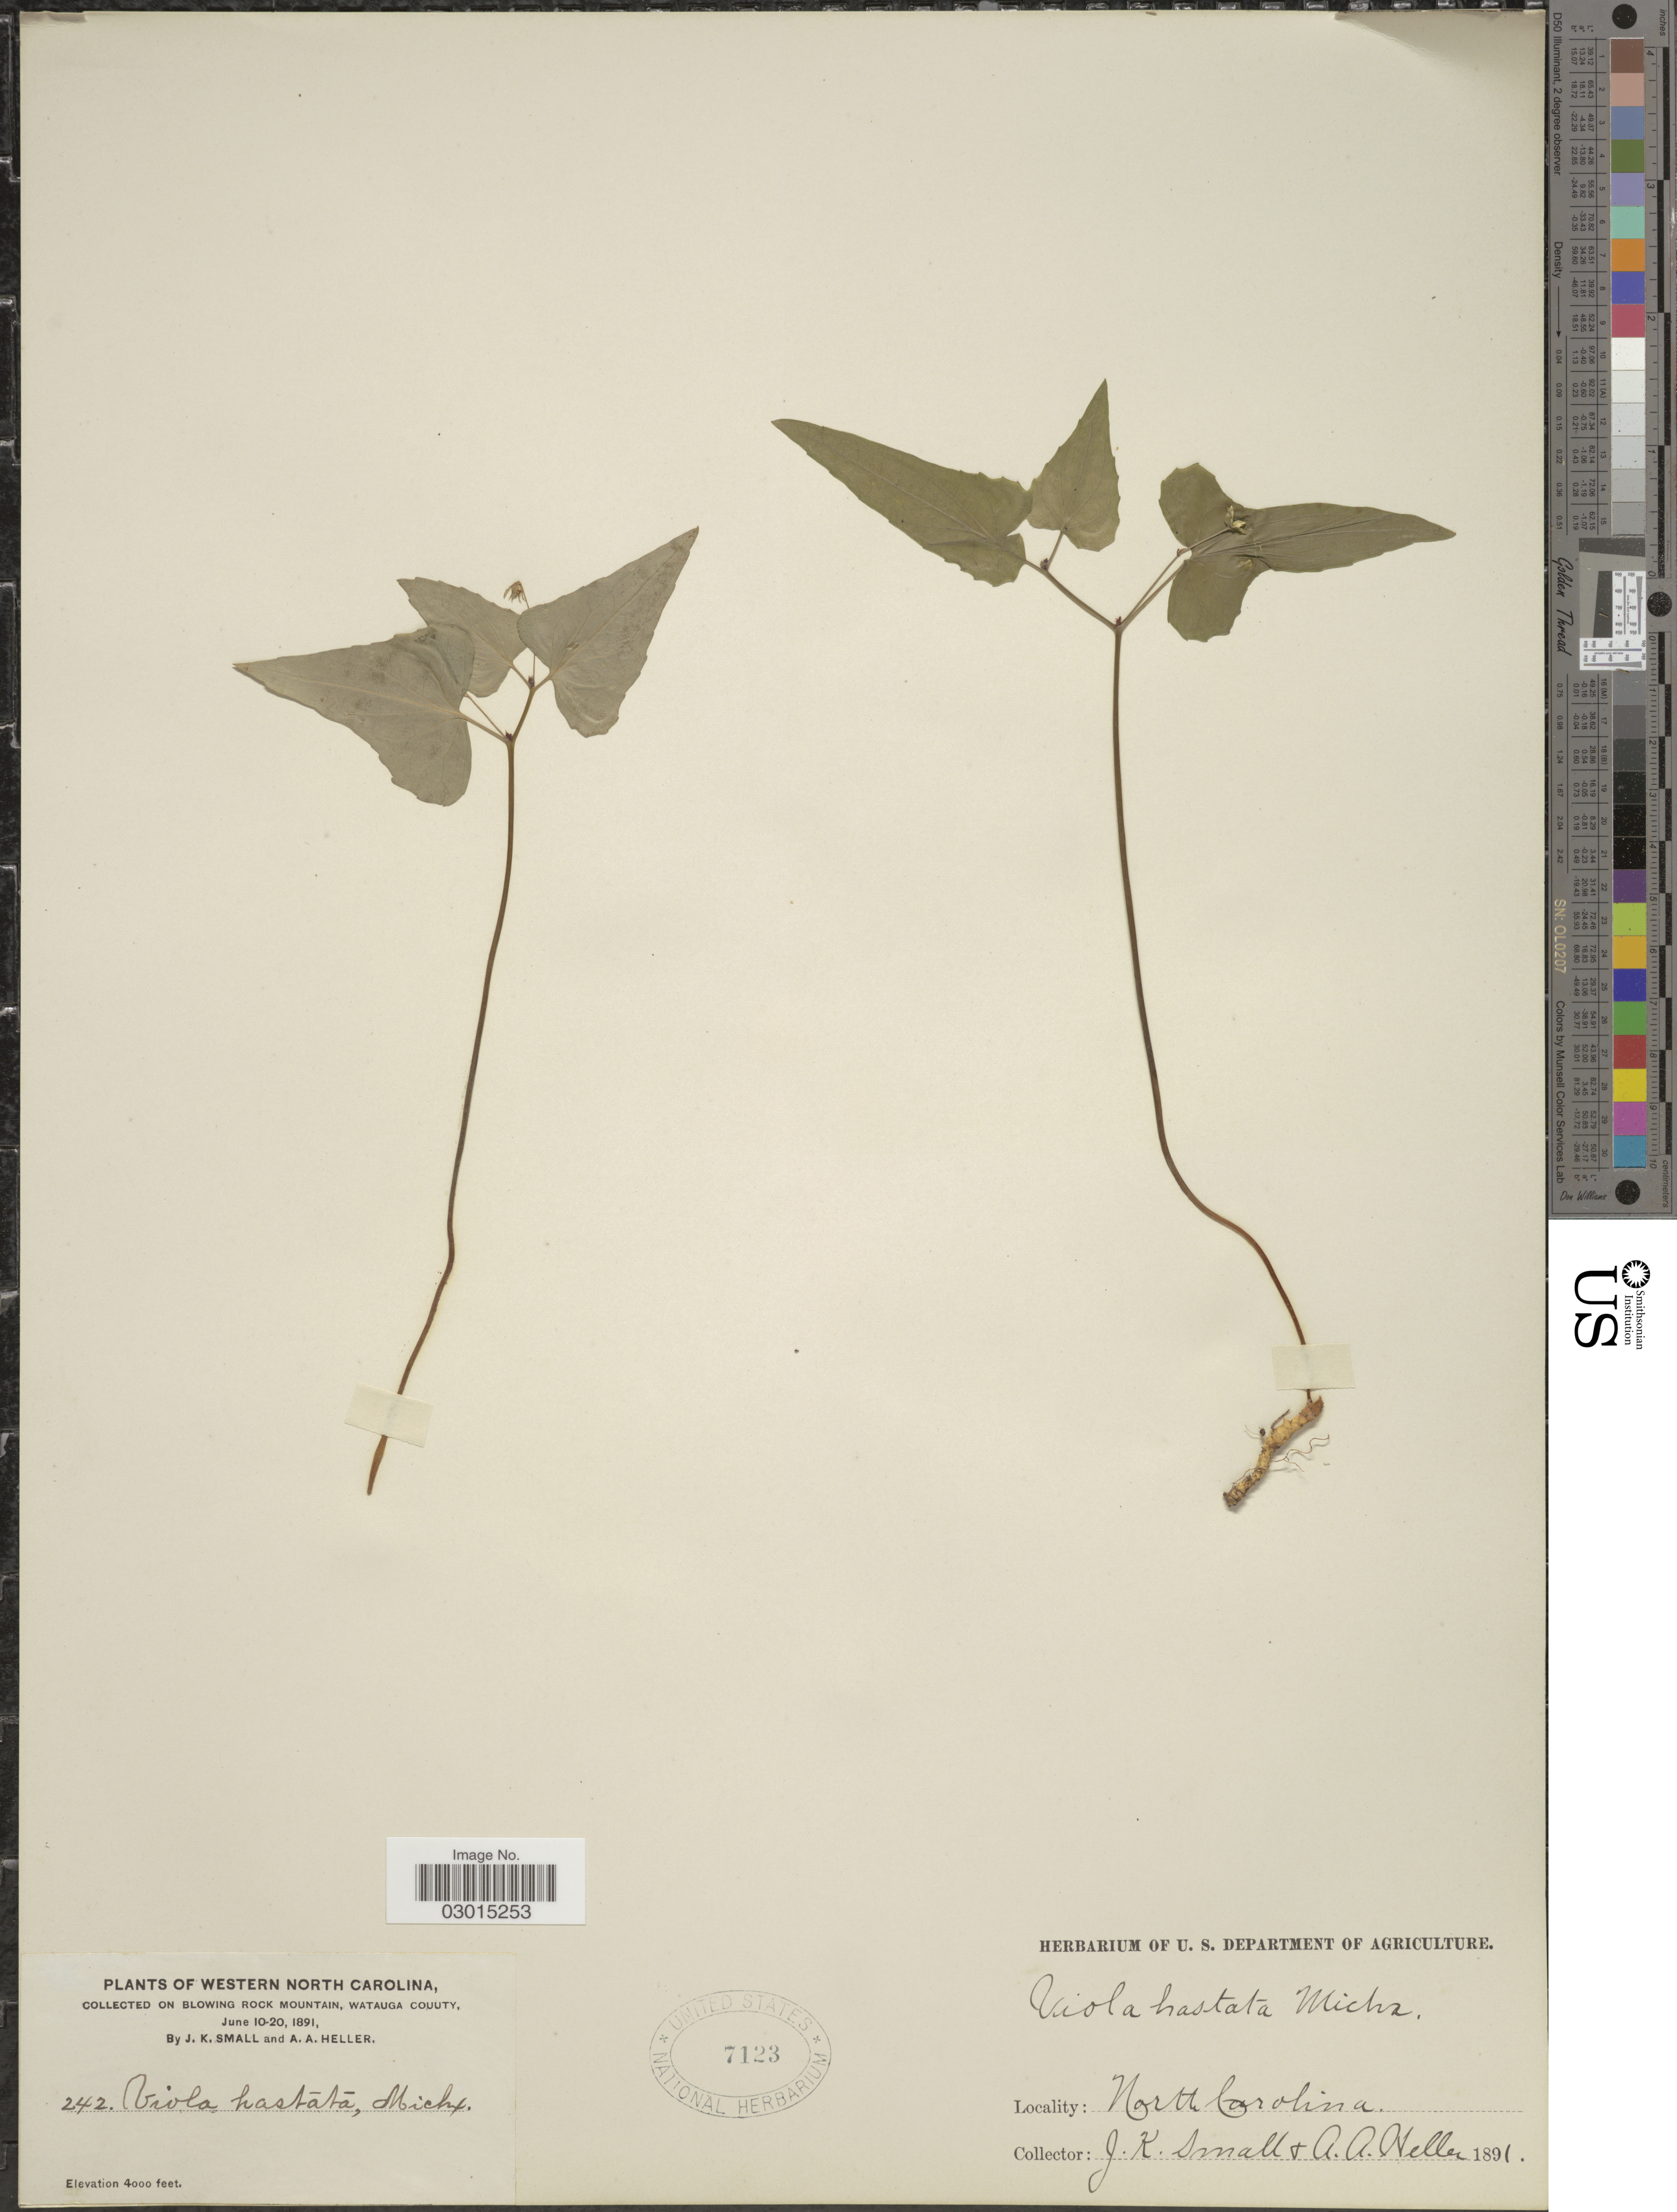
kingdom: Plantae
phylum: Tracheophyta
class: Magnoliopsida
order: Malpighiales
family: Violaceae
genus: Viola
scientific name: Viola hastata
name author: Michx.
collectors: J. K. Small & A. A. Heller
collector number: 242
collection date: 1891-06-10/1891-06-20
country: United States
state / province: North Carolina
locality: Western North Carolina, collected on Blowing Rock Mountain, Watauga County.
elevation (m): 1219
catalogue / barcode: US 7123